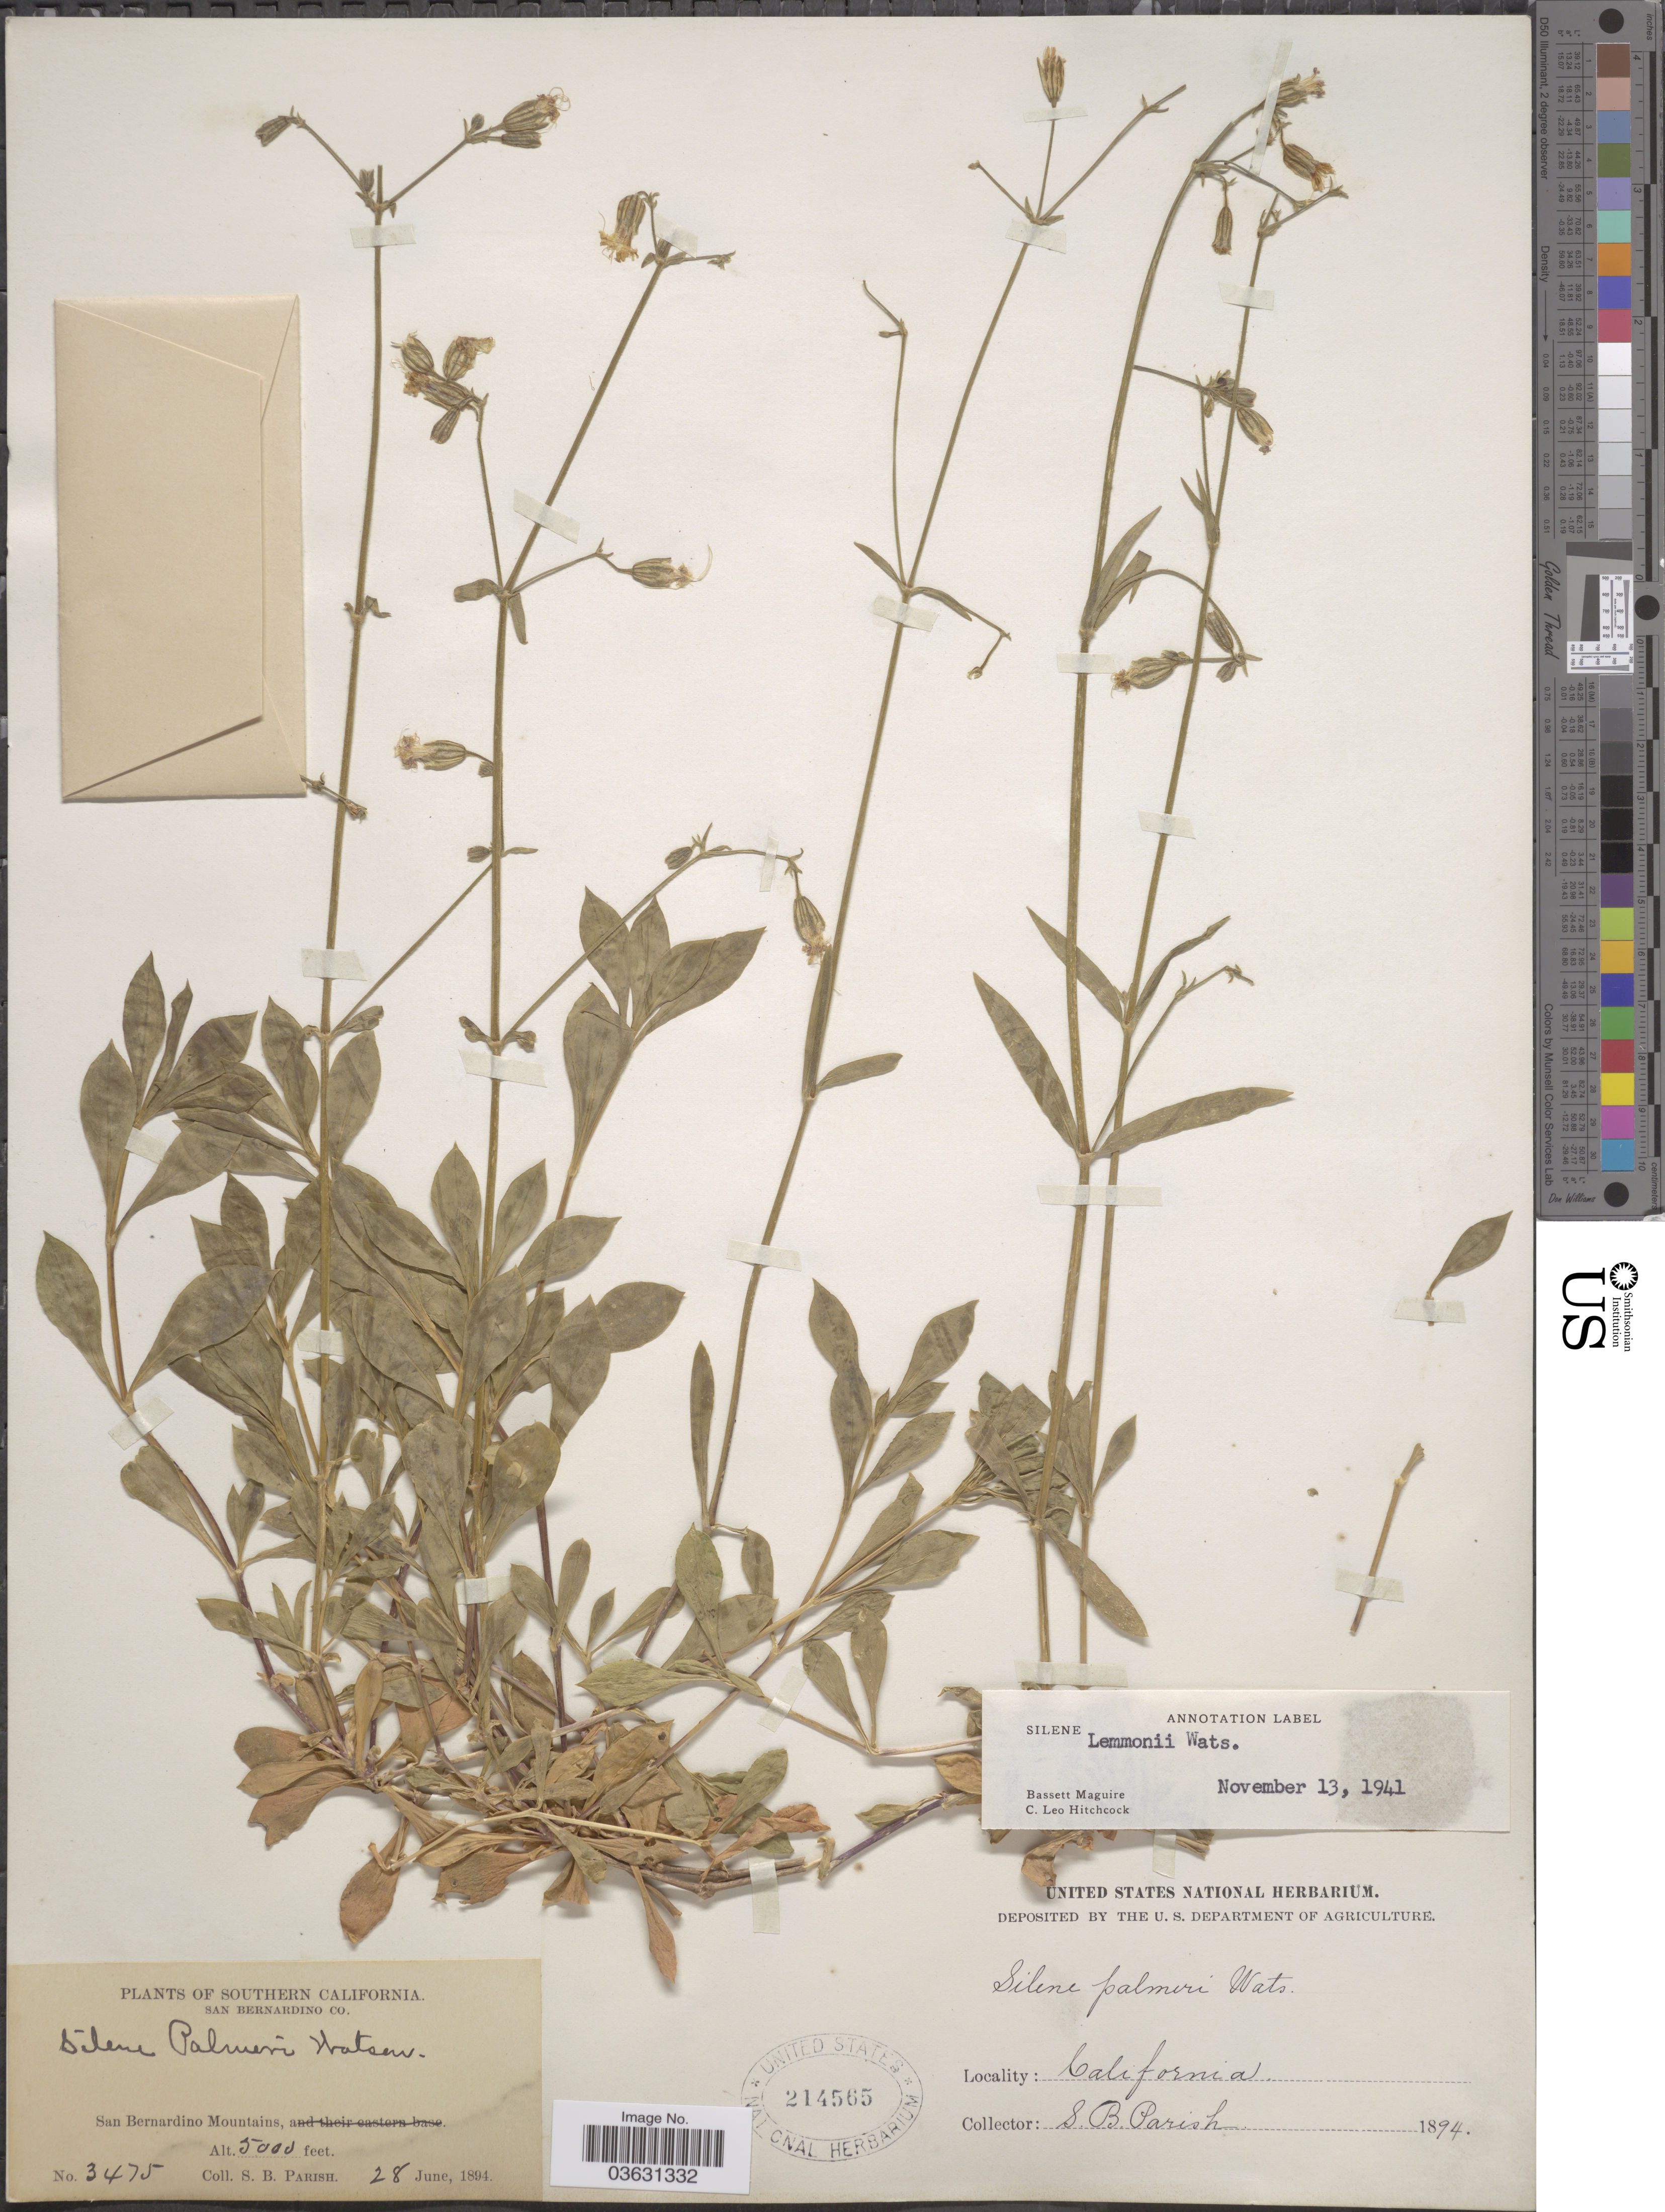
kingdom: Plantae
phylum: Tracheophyta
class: Magnoliopsida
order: Caryophyllales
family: Caryophyllaceae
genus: Silene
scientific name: Silene lemmonii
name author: S. Watson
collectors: S. B. Parish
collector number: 3475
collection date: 1894-06-28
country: United States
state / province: California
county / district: San Bernardino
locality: Southern California. San Bernardino Co. San Bernardino Mountains.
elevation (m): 1524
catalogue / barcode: US 214565